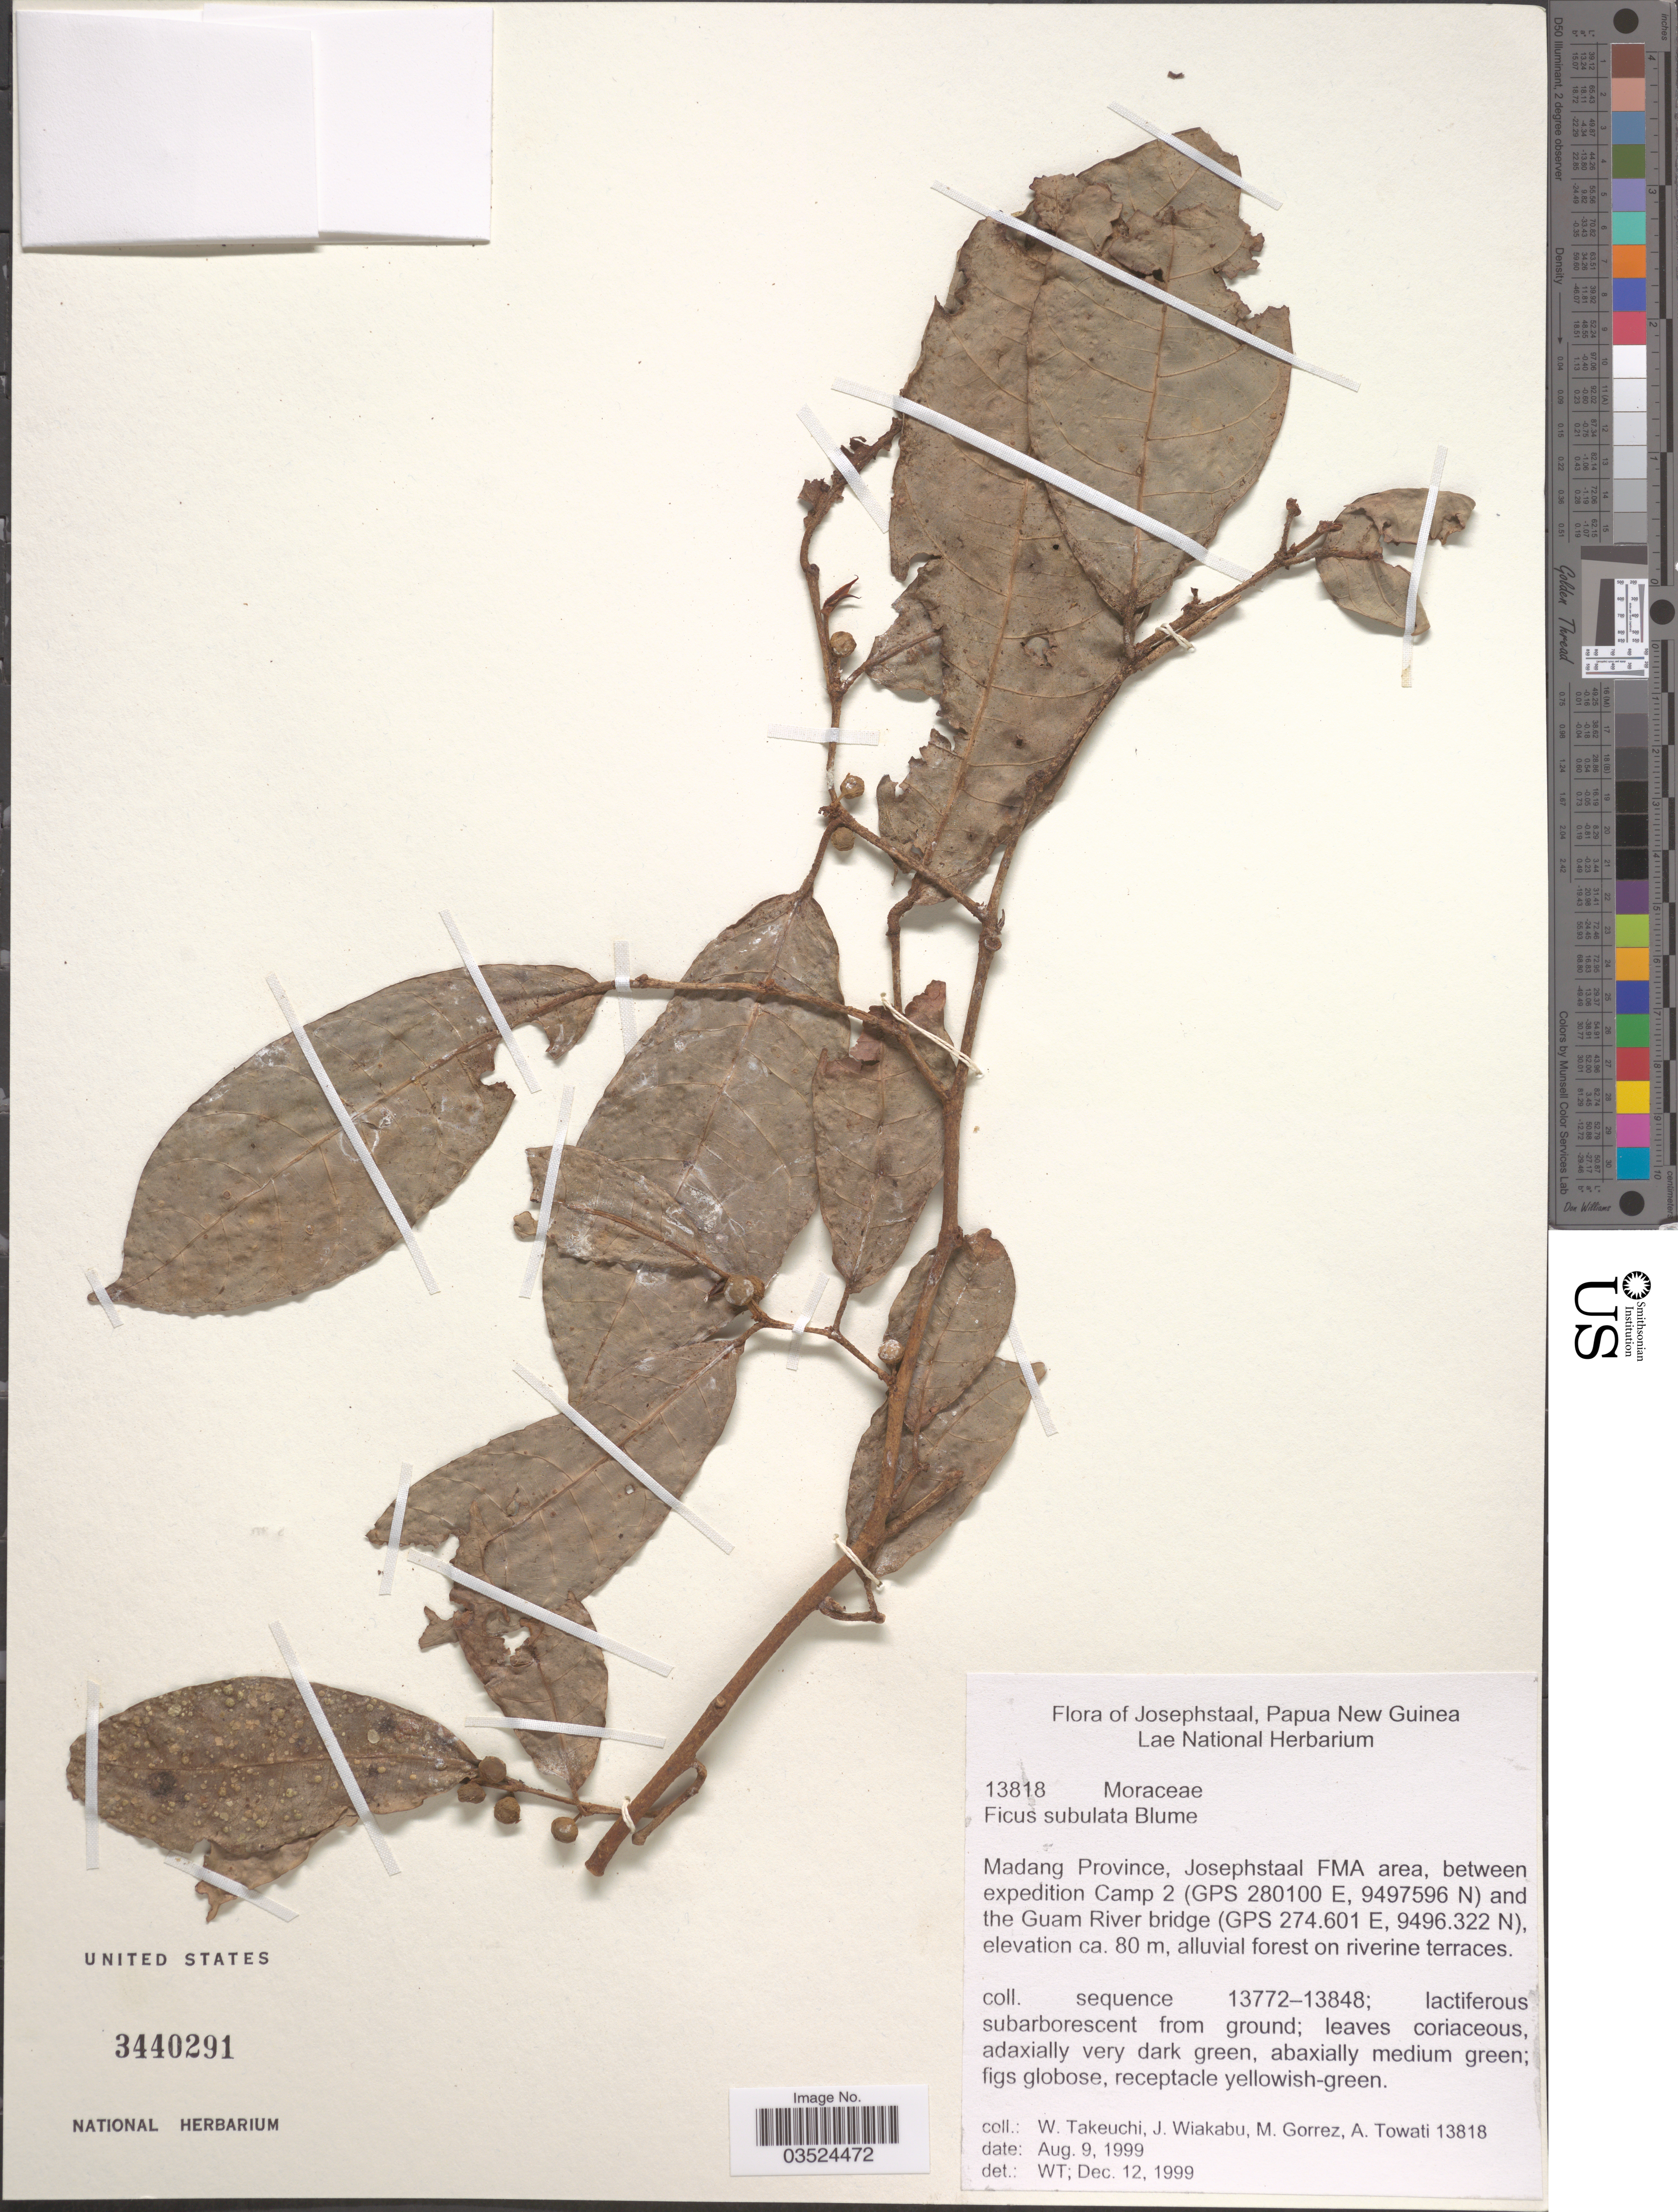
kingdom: Plantae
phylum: Tracheophyta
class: Magnoliopsida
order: Rosales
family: Moraceae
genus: Ficus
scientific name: Ficus subulata var. subulata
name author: Blume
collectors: W. Takeuchi, J. Wiakabu, M. Gorrez & A. Towati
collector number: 13818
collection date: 1999-08-09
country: Papua New Guinea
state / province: Madang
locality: Josephstaal. Josephstaal FMA area, between expedition Camp 2 and the Guam River bridge.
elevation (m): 80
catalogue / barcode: US 3440291